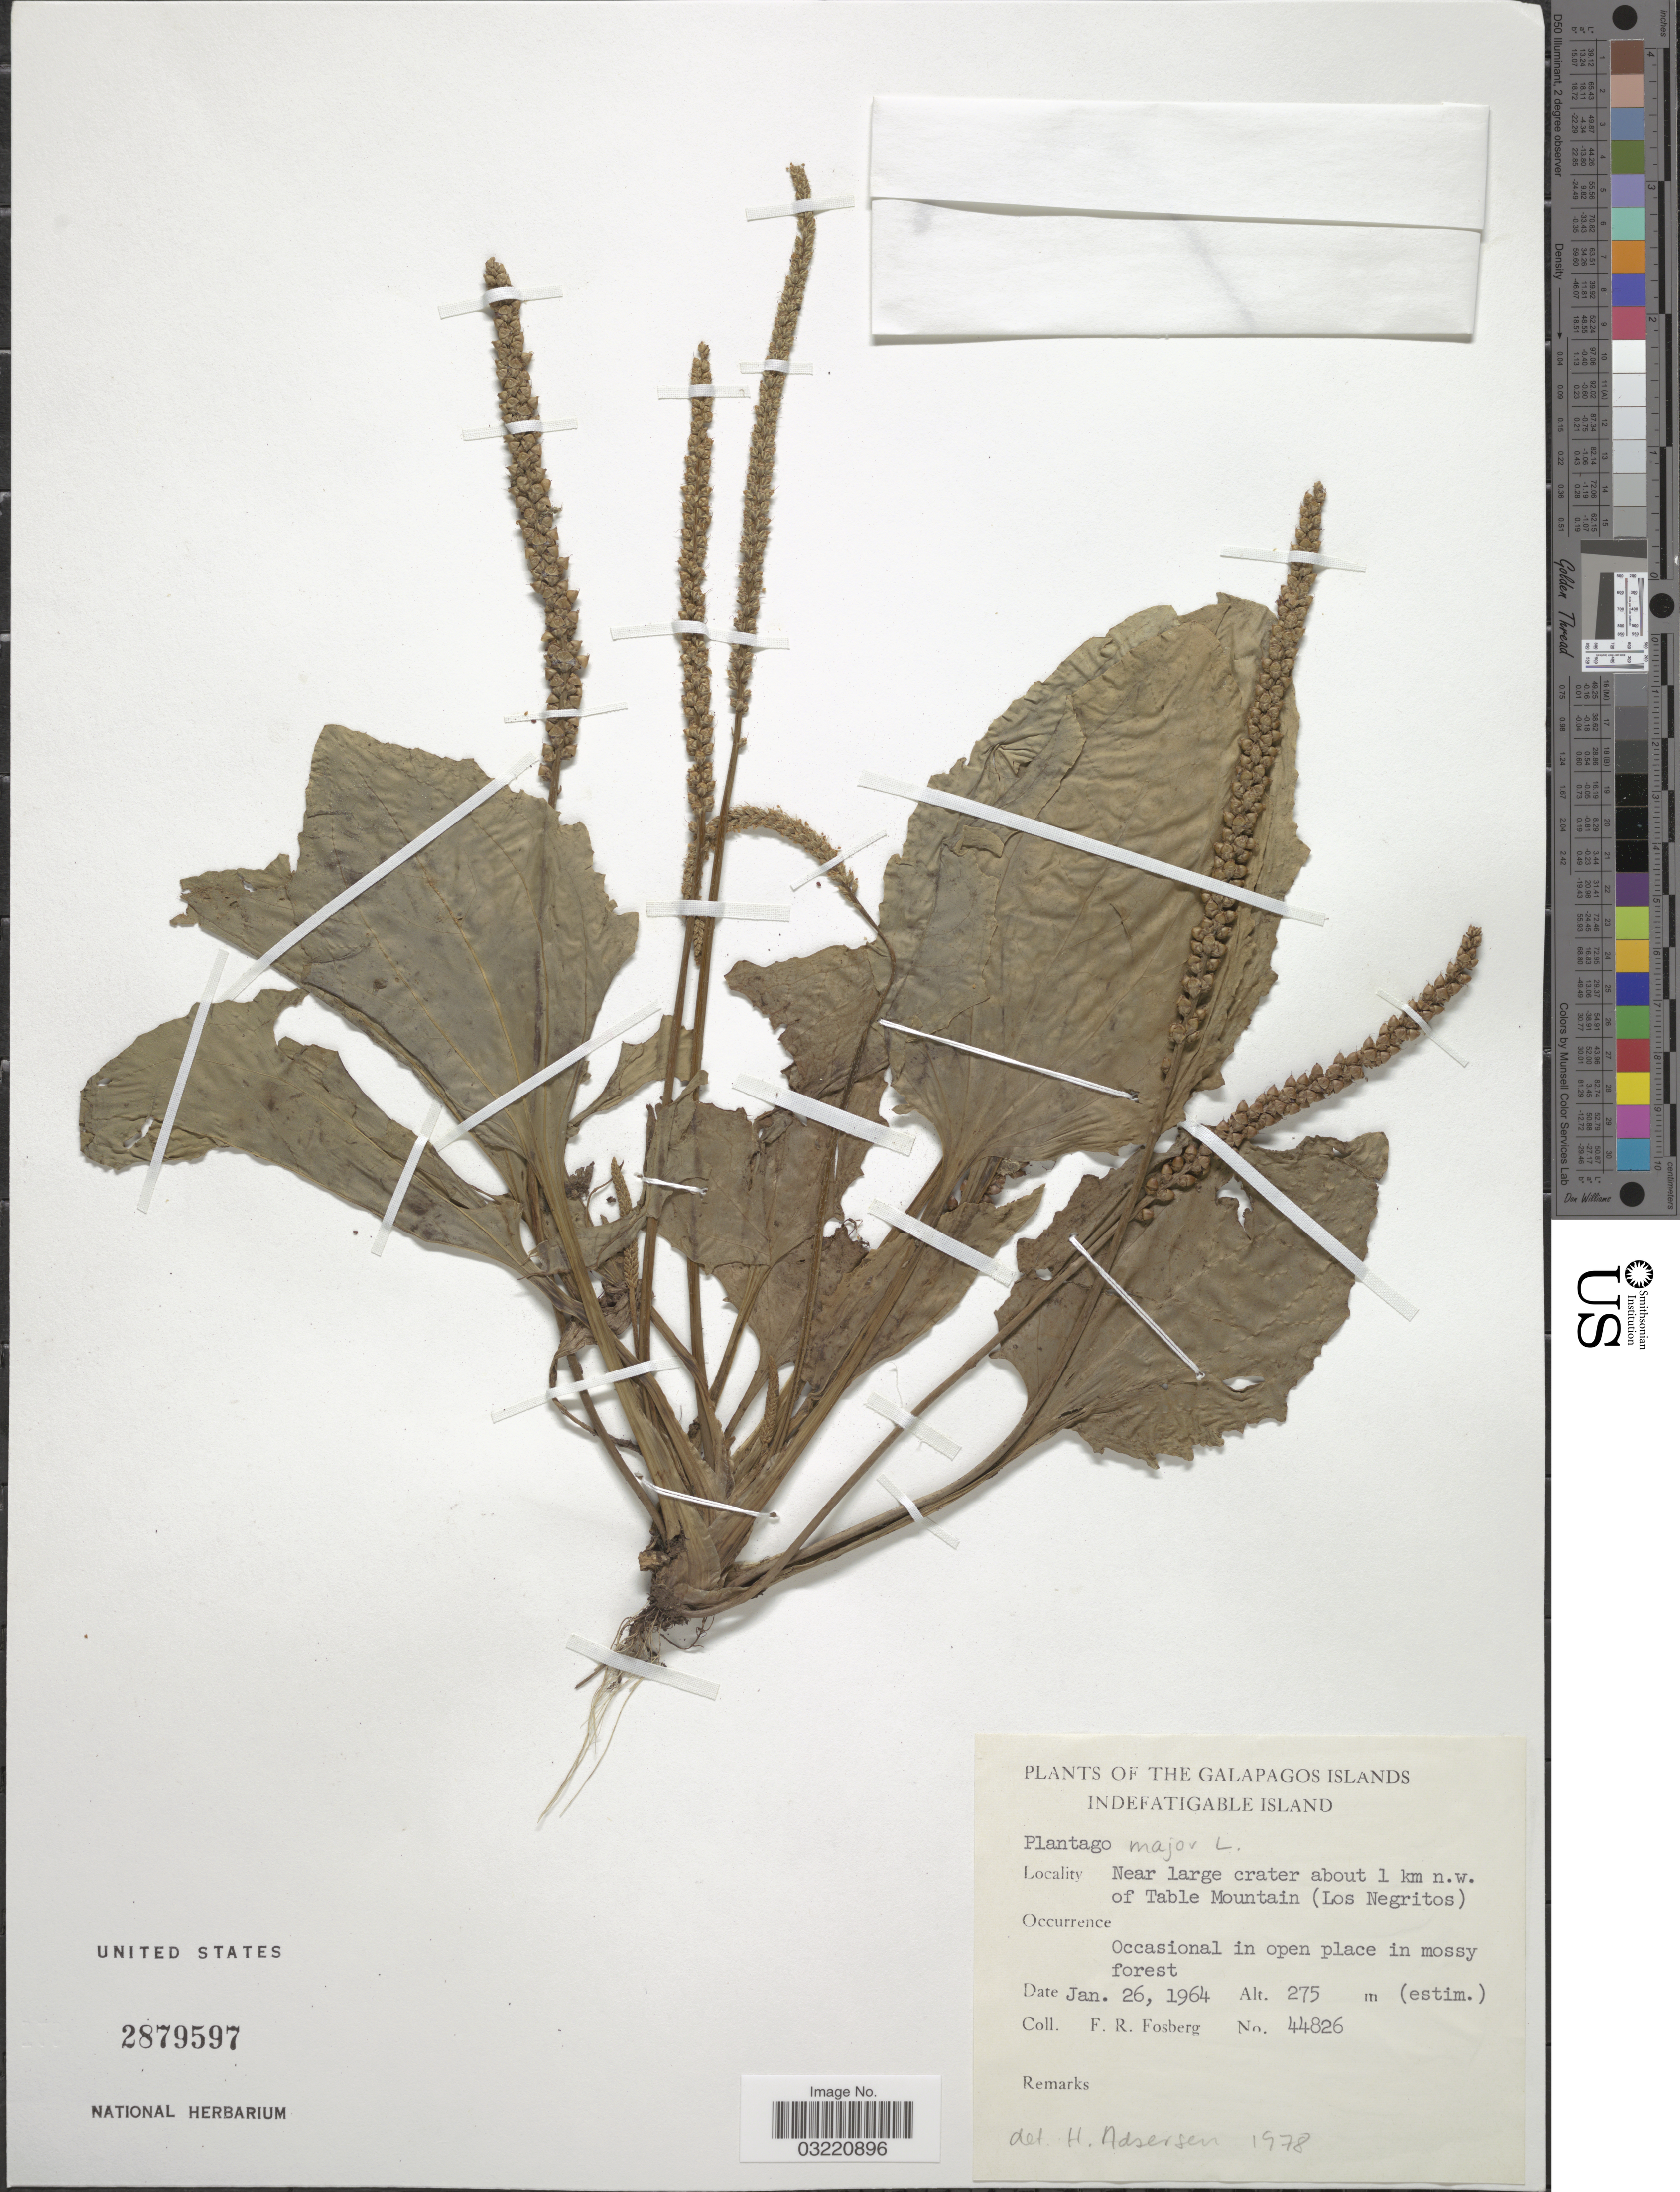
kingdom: Plantae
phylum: Tracheophyta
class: Magnoliopsida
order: Lamiales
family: Plantaginaceae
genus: Plantago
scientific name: Plantago major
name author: L.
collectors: F. R. Fosberg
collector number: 44826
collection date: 1964-01-26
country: Ecuador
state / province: Colón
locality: The Galapagos Islands. Indefatigable Island. Near large crater about 1 km n.w. of Table Mountain (Los Negritos).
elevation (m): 275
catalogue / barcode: US 2879597